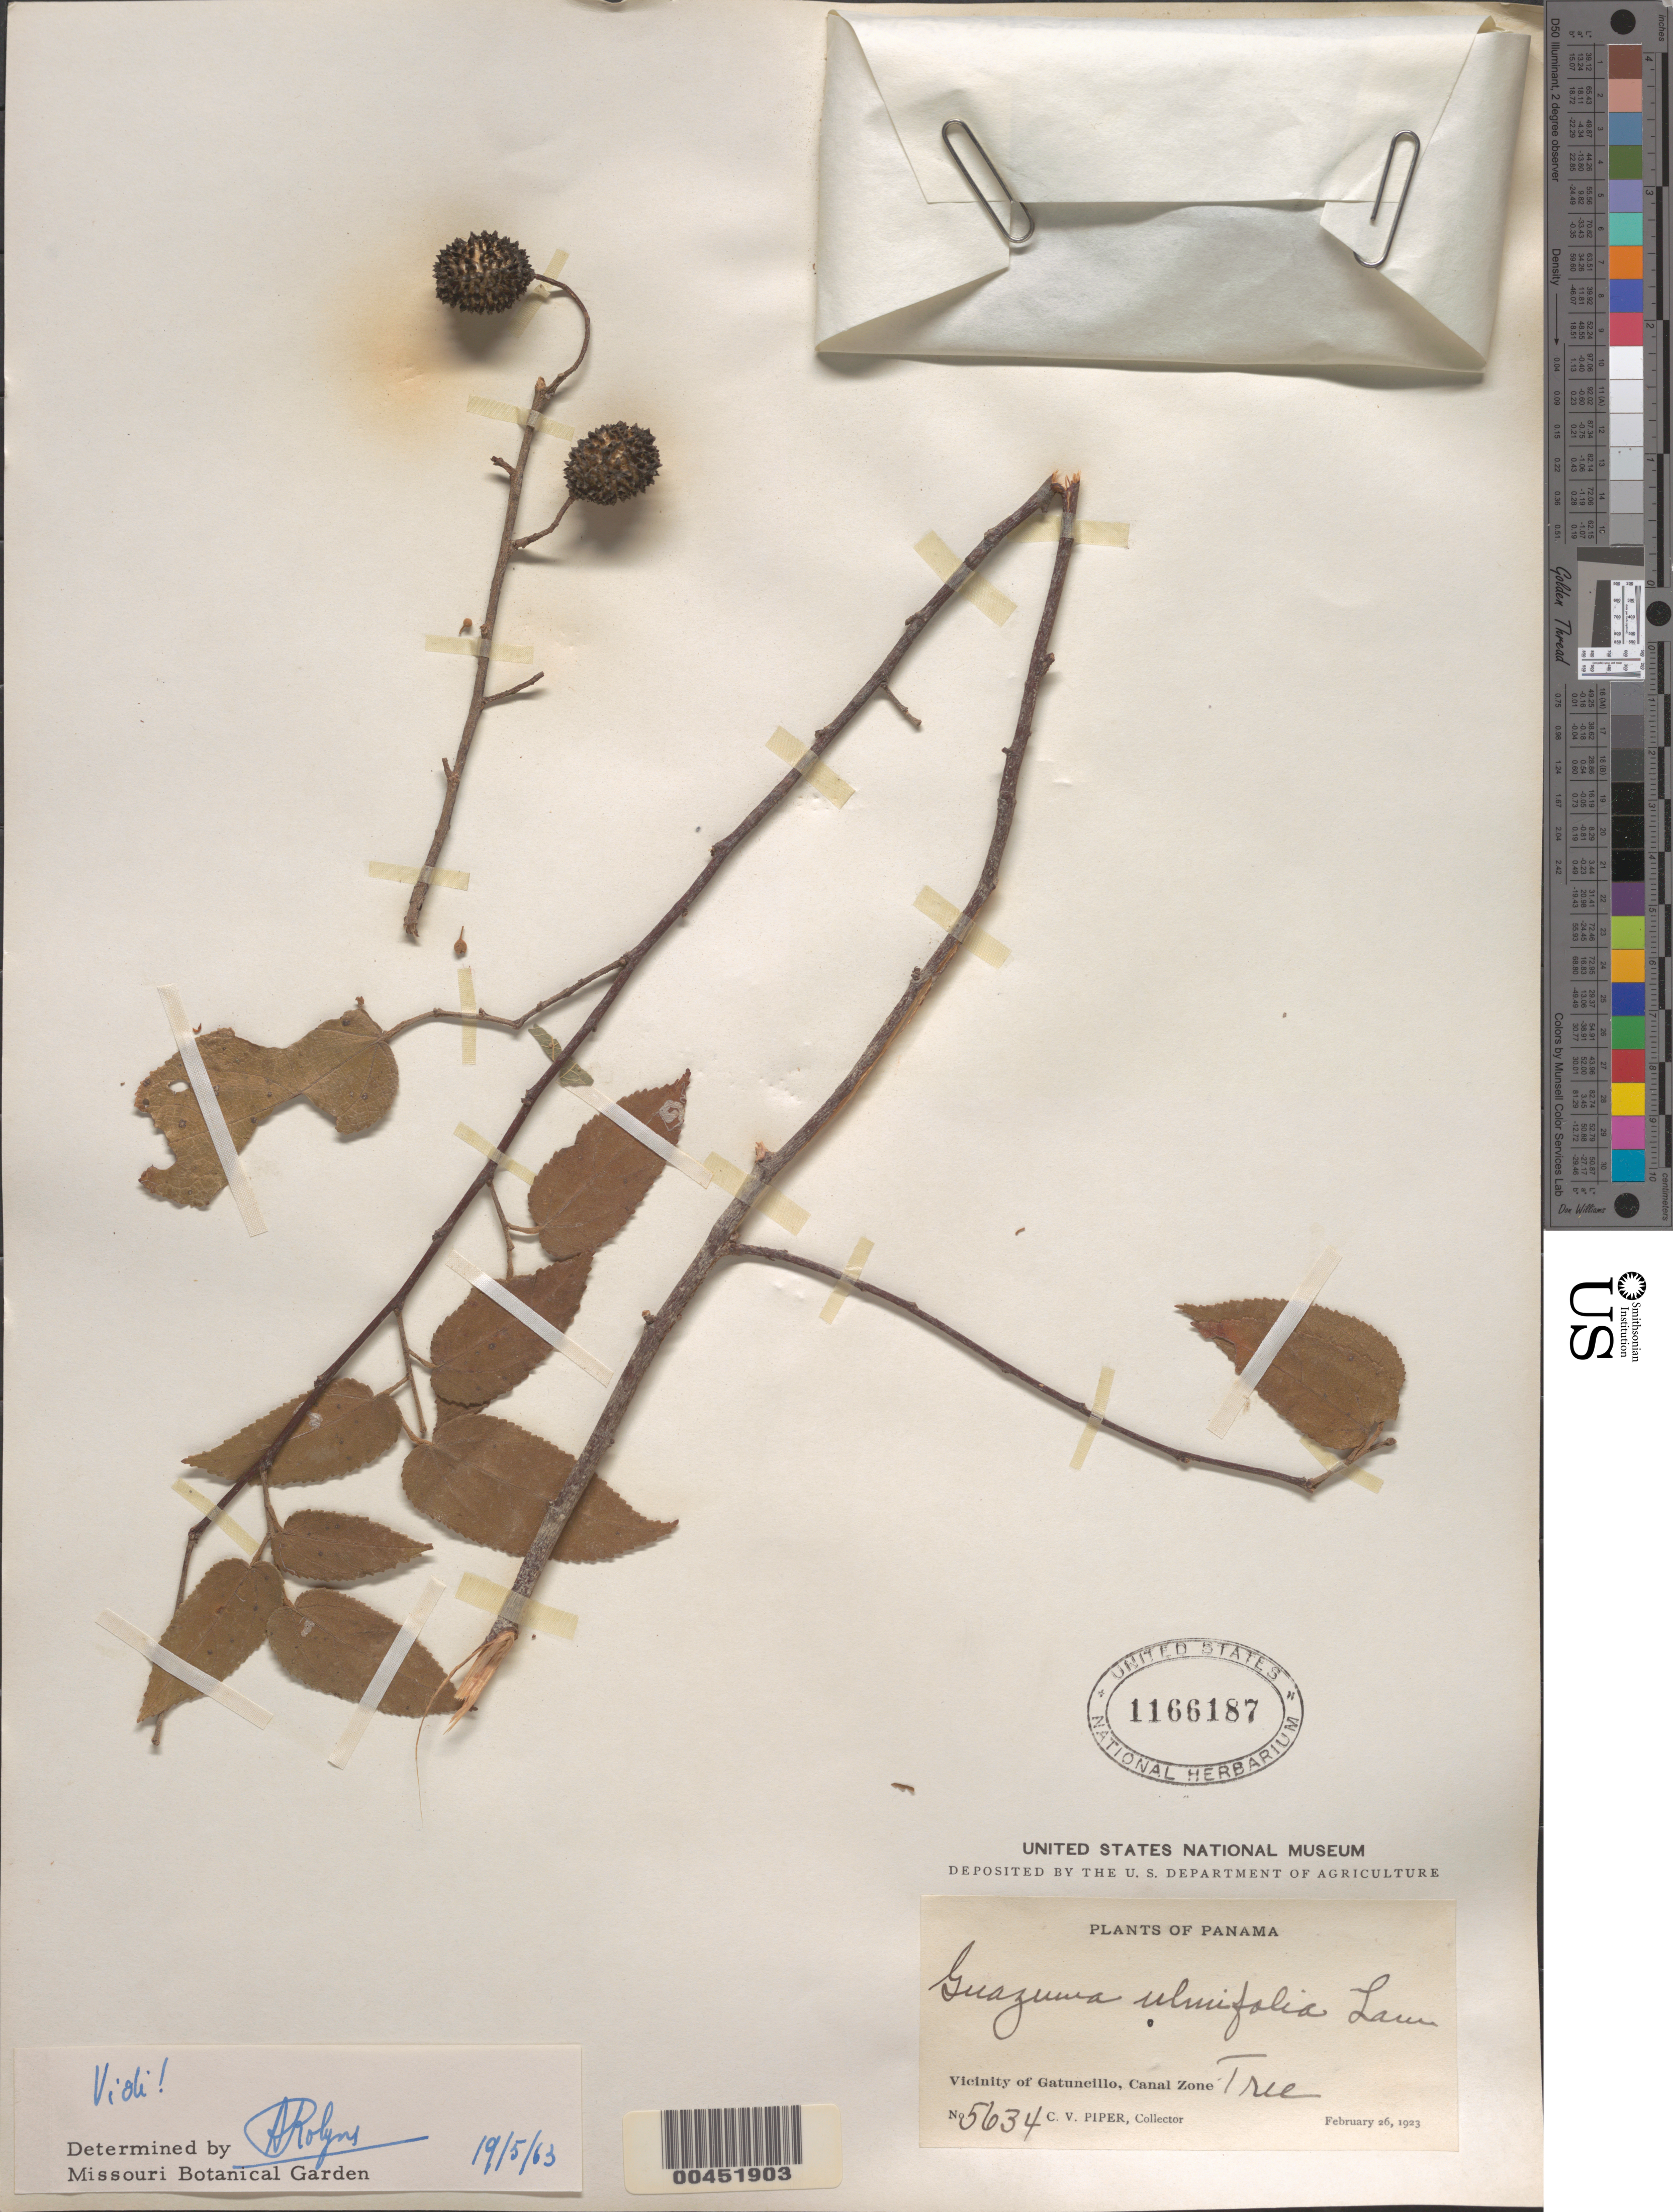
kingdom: Plantae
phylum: Tracheophyta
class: Magnoliopsida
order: Malvales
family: Malvaceae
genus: Guazuma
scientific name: Guazuma ulmifolia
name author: Lam.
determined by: Robyns, A. G. M.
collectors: C. V. Piper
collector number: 5634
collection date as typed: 26 Feb 1923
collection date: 1923-02-26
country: Panama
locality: Vicinity of Gatuncillo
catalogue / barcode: US 1166187